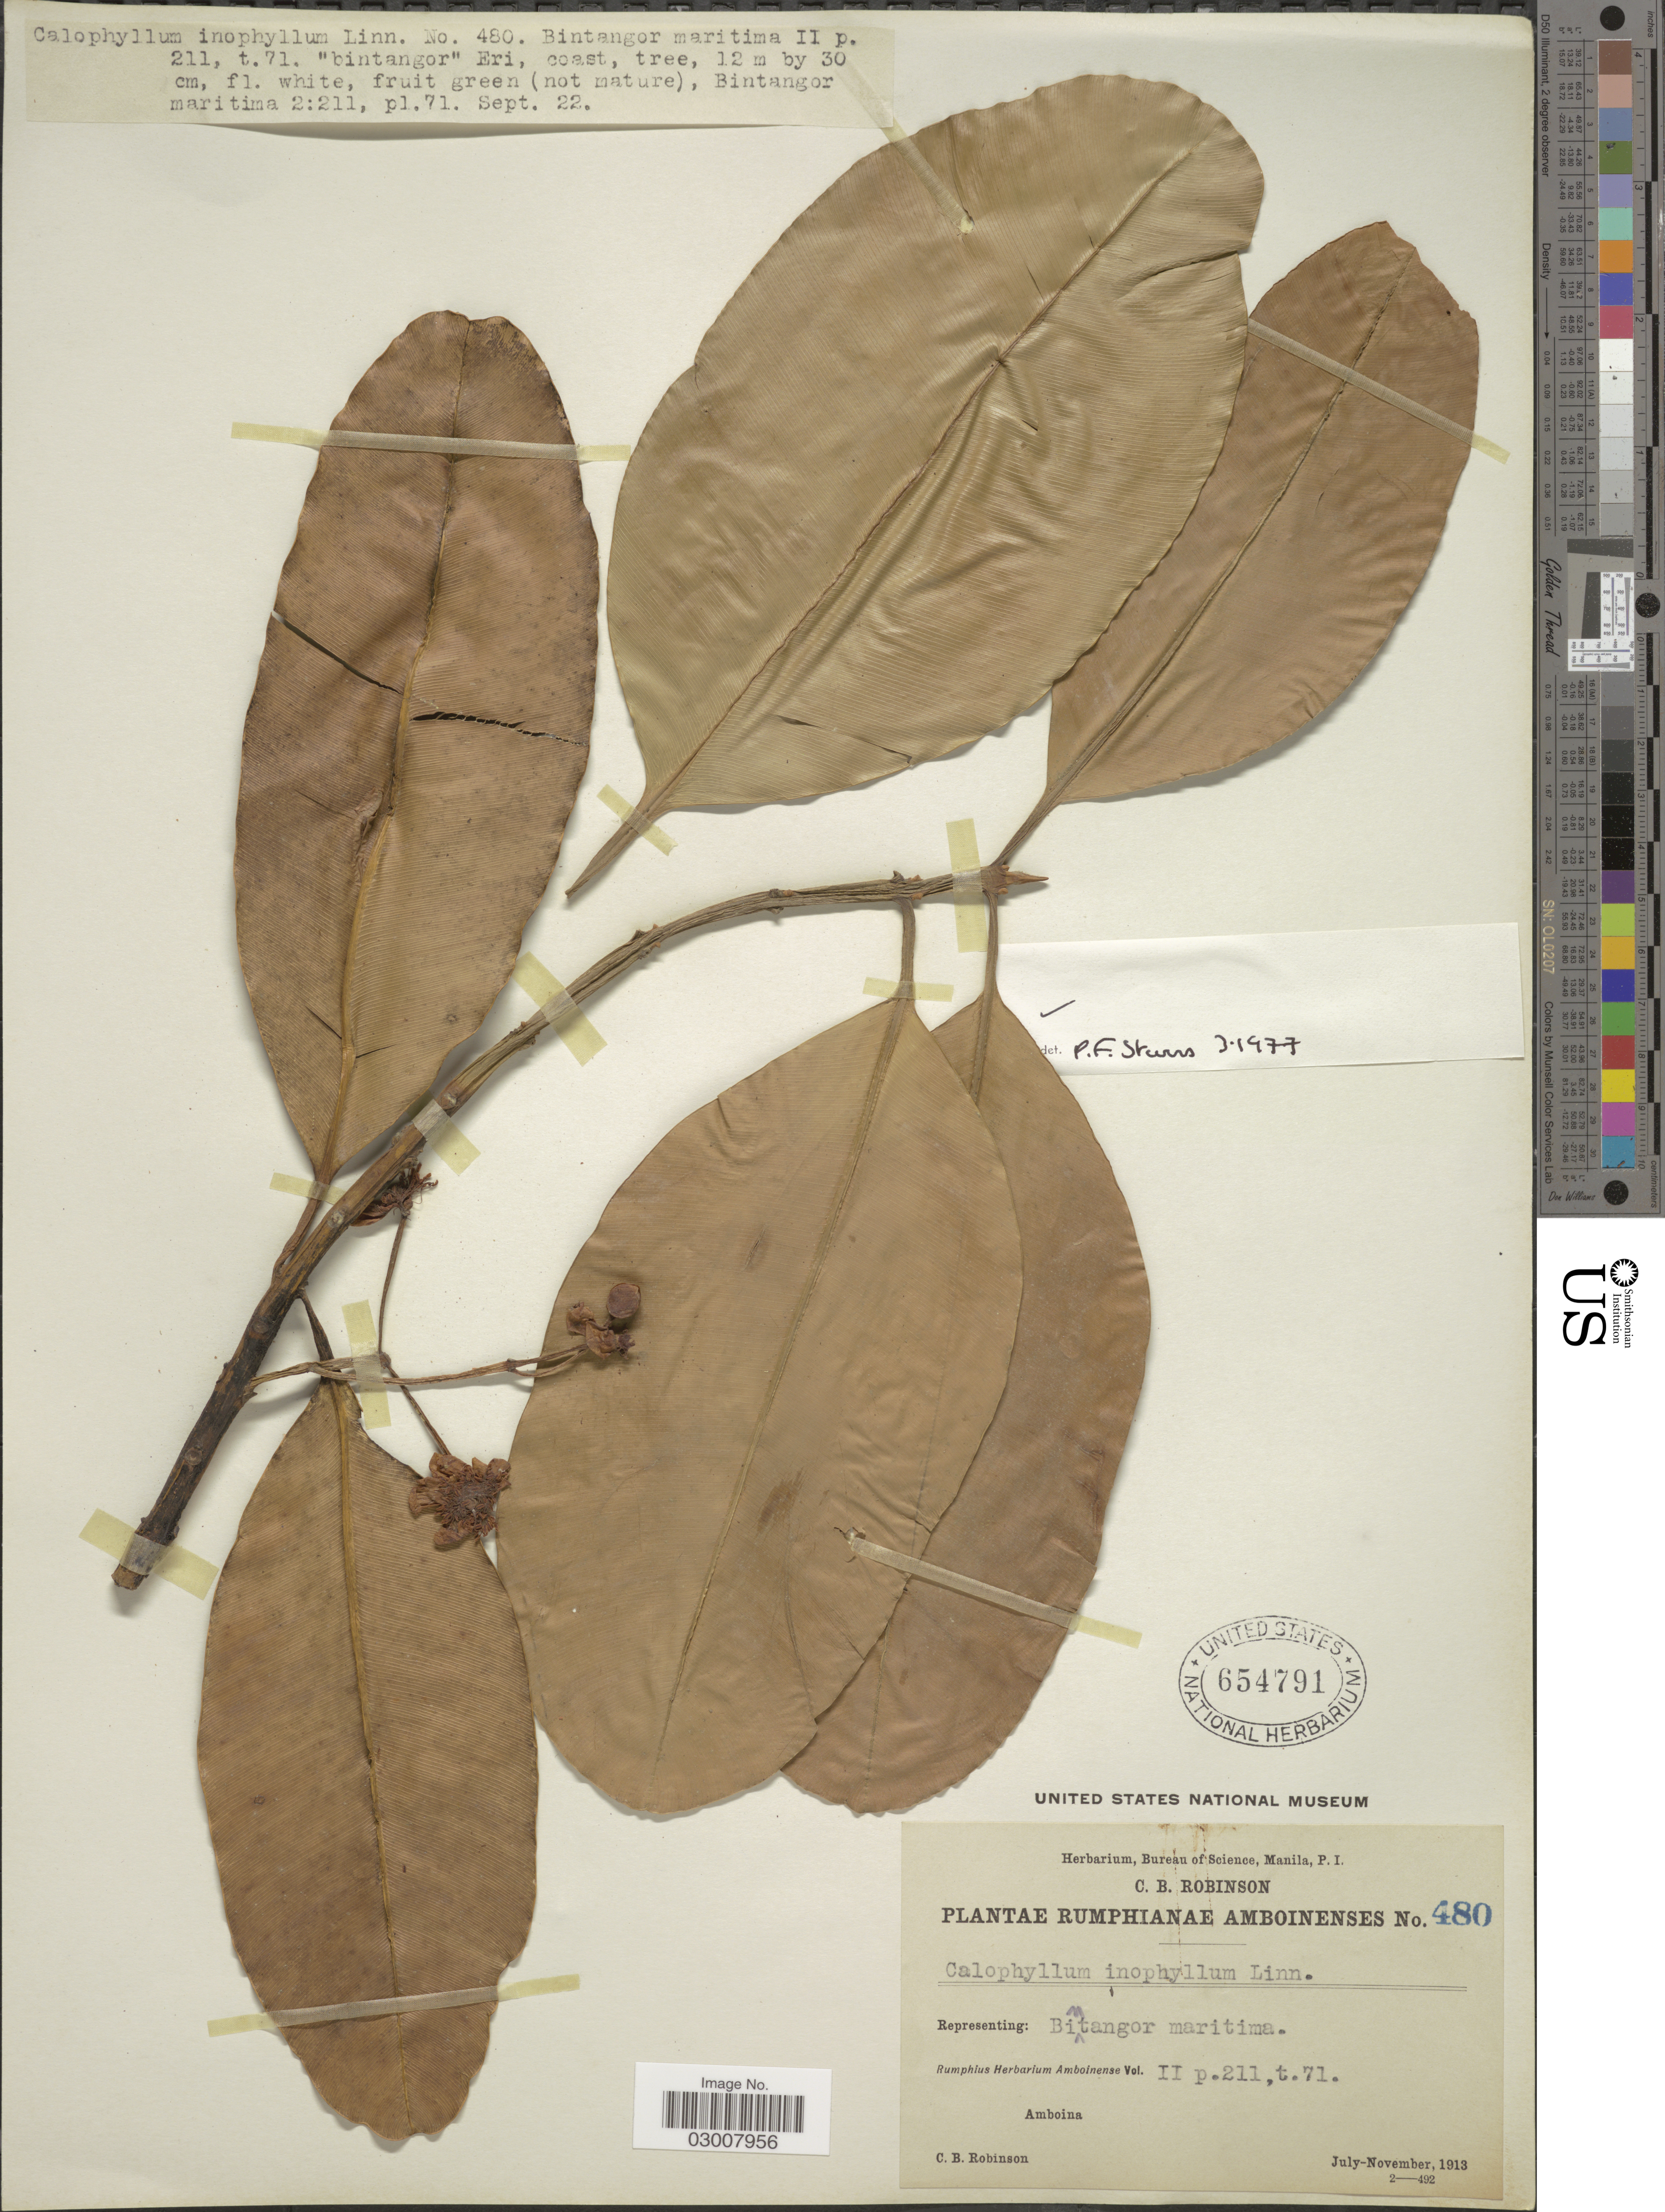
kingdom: Plantae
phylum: Tracheophyta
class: Magnoliopsida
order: Malpighiales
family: Calophyllaceae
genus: Calophyllum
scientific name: Calophyllum inophyllum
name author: L.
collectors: C. Robinson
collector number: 480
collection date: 1913-07/1913-11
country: Indonesia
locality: Amboina.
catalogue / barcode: US 654791